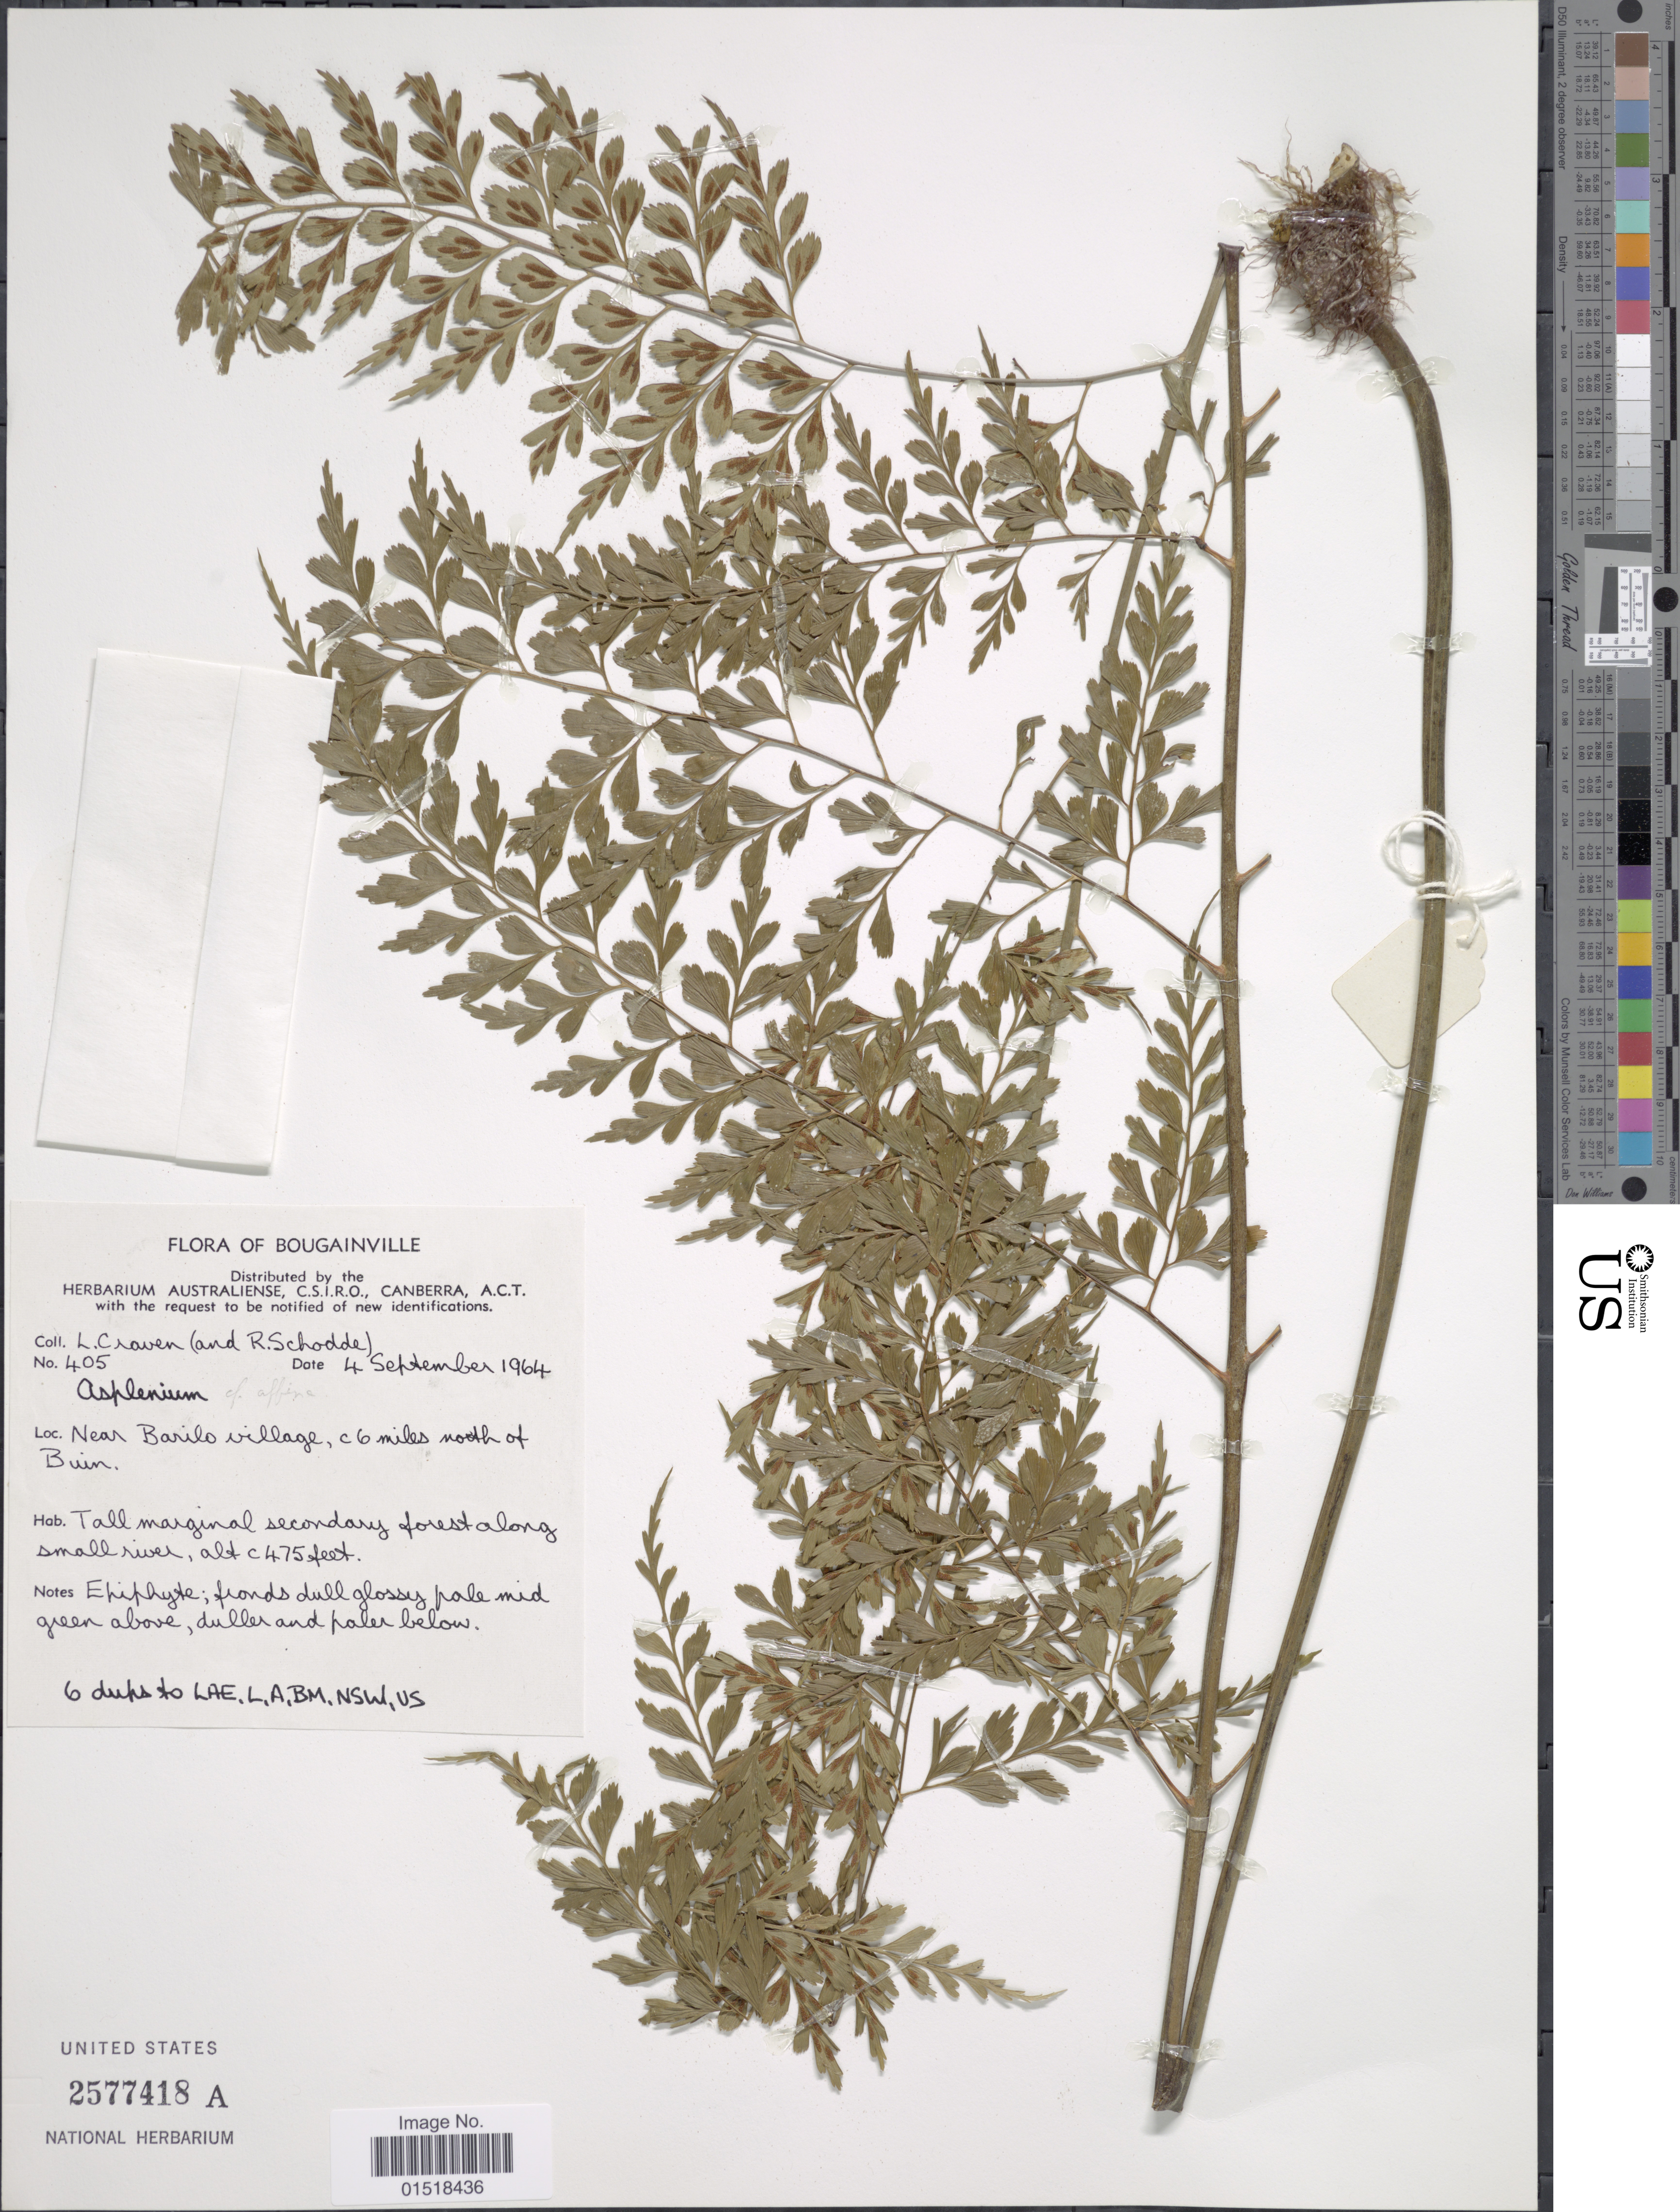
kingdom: Plantae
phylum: Tracheophyta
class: Polypodiopsida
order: Polypodiales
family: Aspleniaceae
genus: Asplenium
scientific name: Asplenium sp.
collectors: L. A. Craven & R. Schodde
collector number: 405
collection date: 1964-09-04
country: Papua New Guinea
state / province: Bougainville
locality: Near Barilo village, c 6 miles north of Buin.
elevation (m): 145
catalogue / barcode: US 2577418A